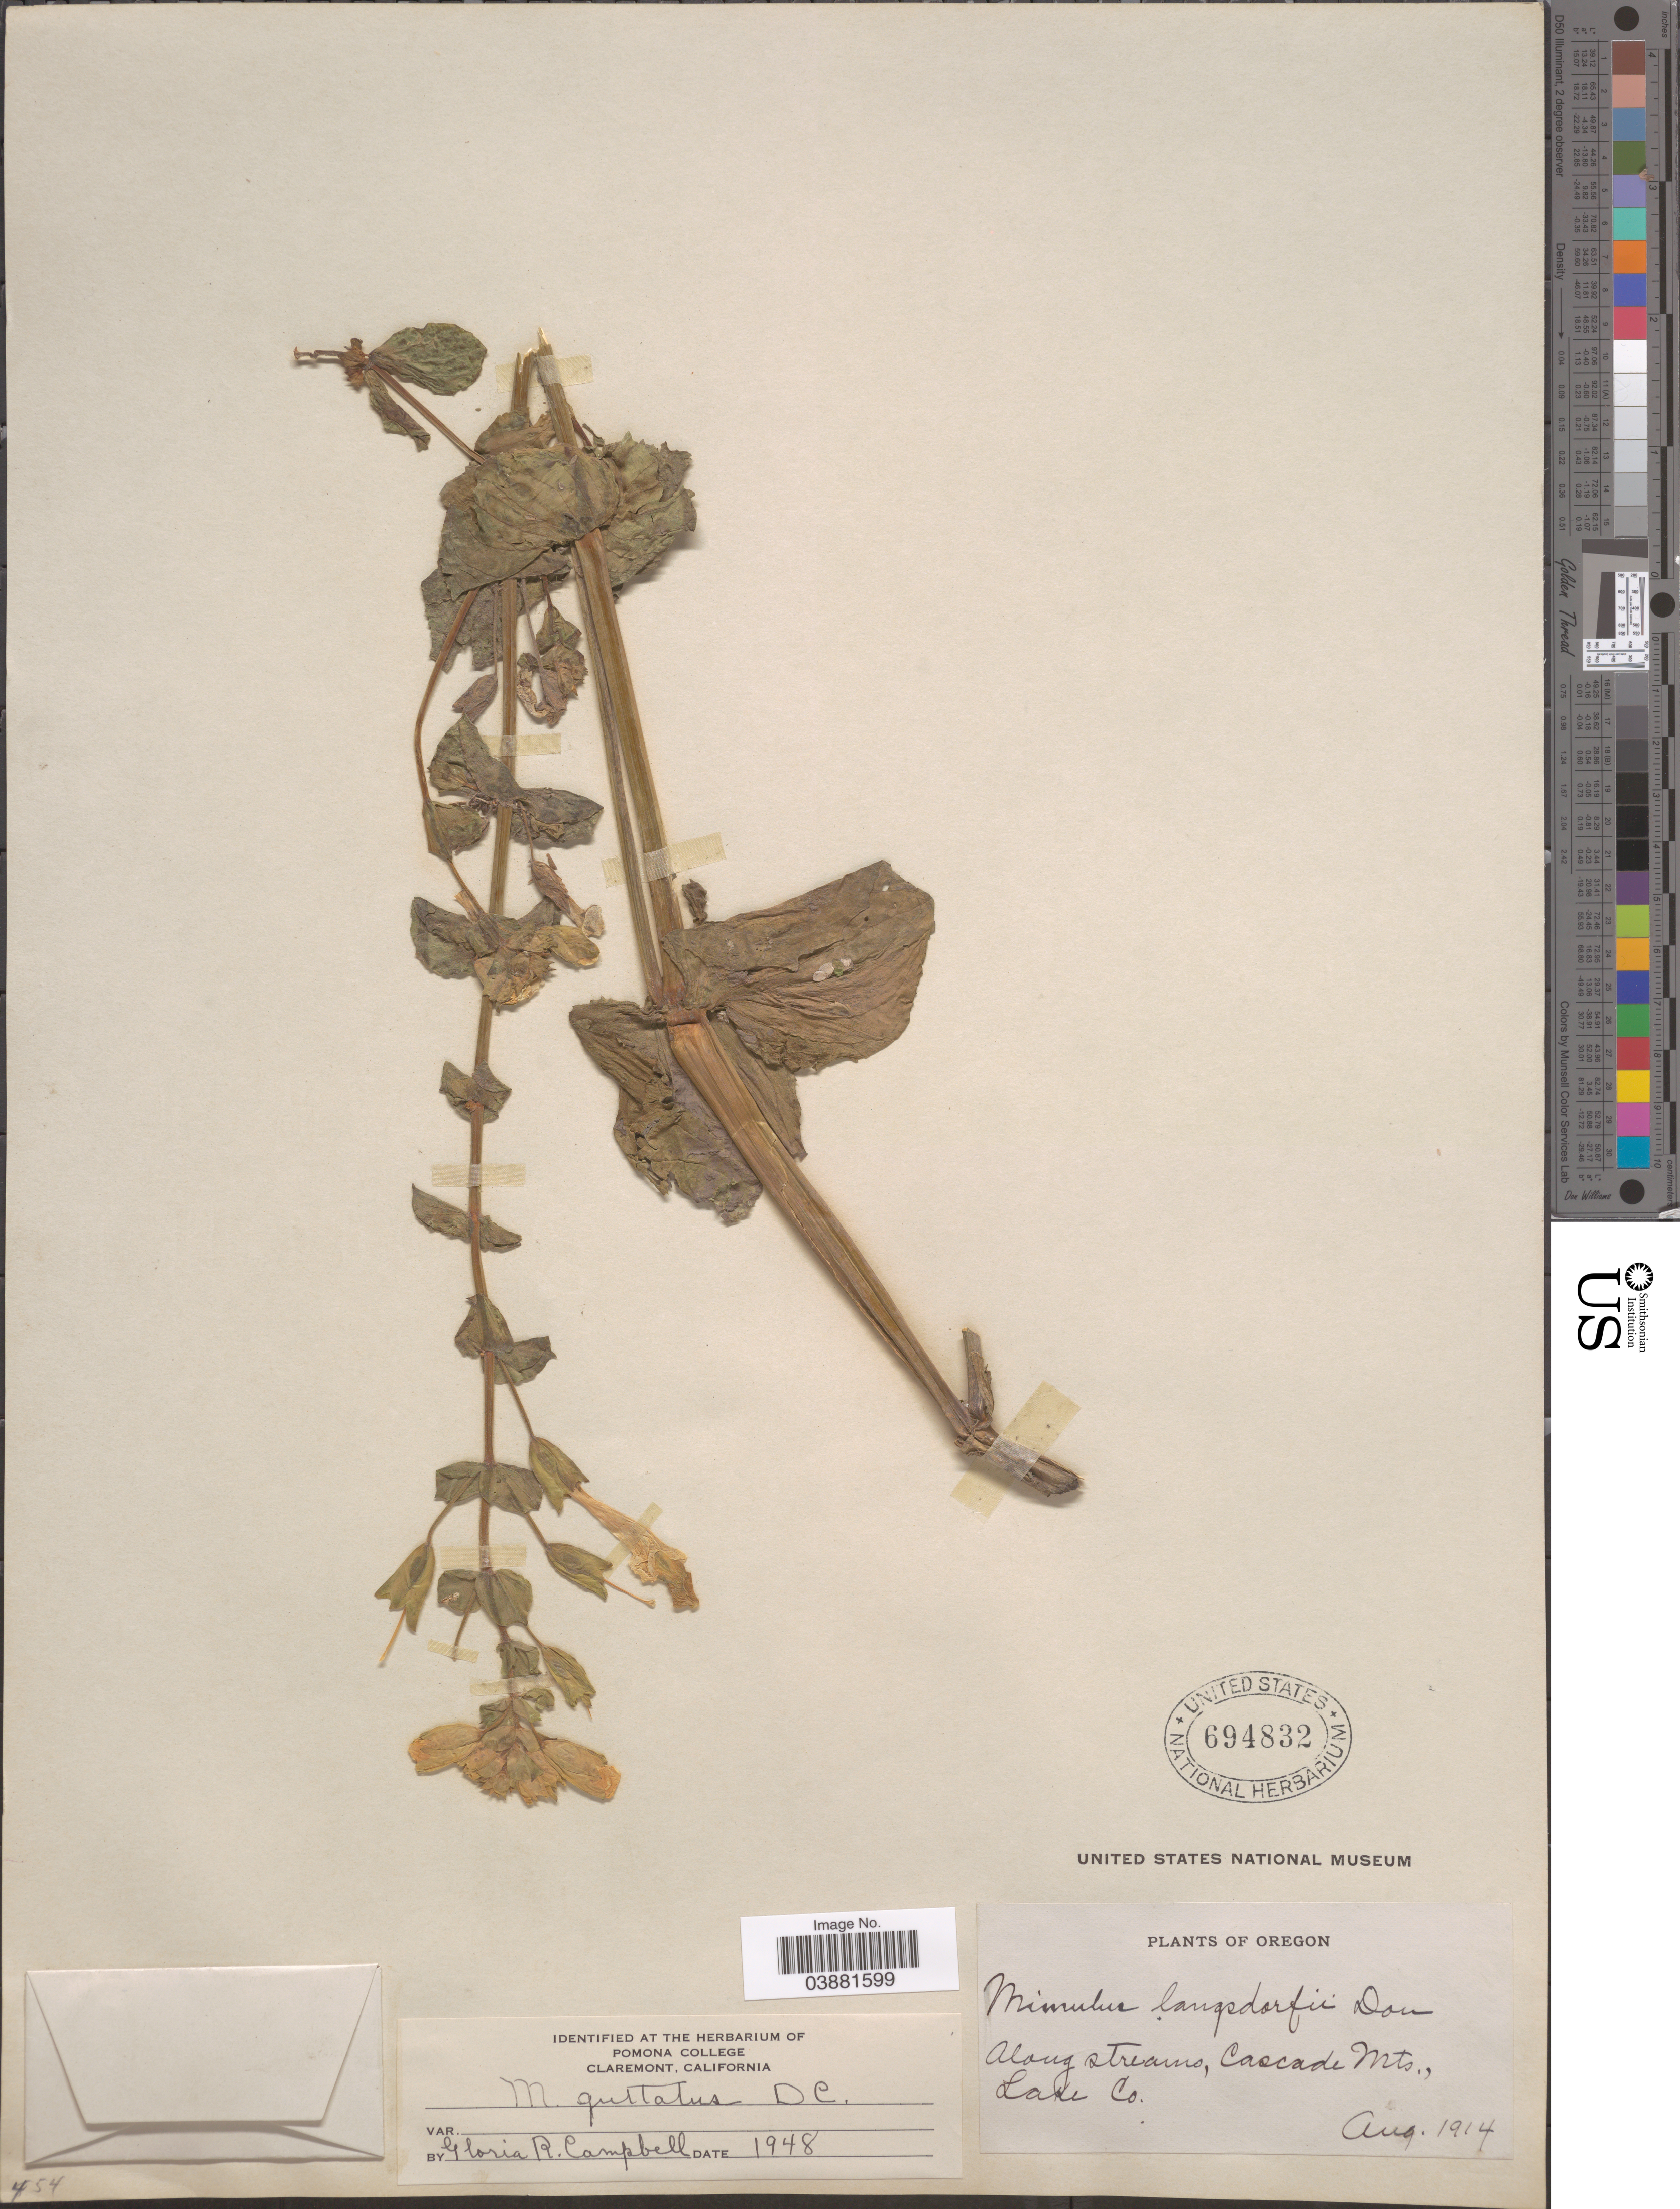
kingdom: Plantae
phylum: Tracheophyta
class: Magnoliopsida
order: Lamiales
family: Phrymaceae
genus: Mimulus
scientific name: Mimulus guttatus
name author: DC.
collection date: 1914-08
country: United States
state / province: Oregon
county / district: Lake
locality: Along streams, Cascade Mts., Lake Co.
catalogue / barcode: US 694832